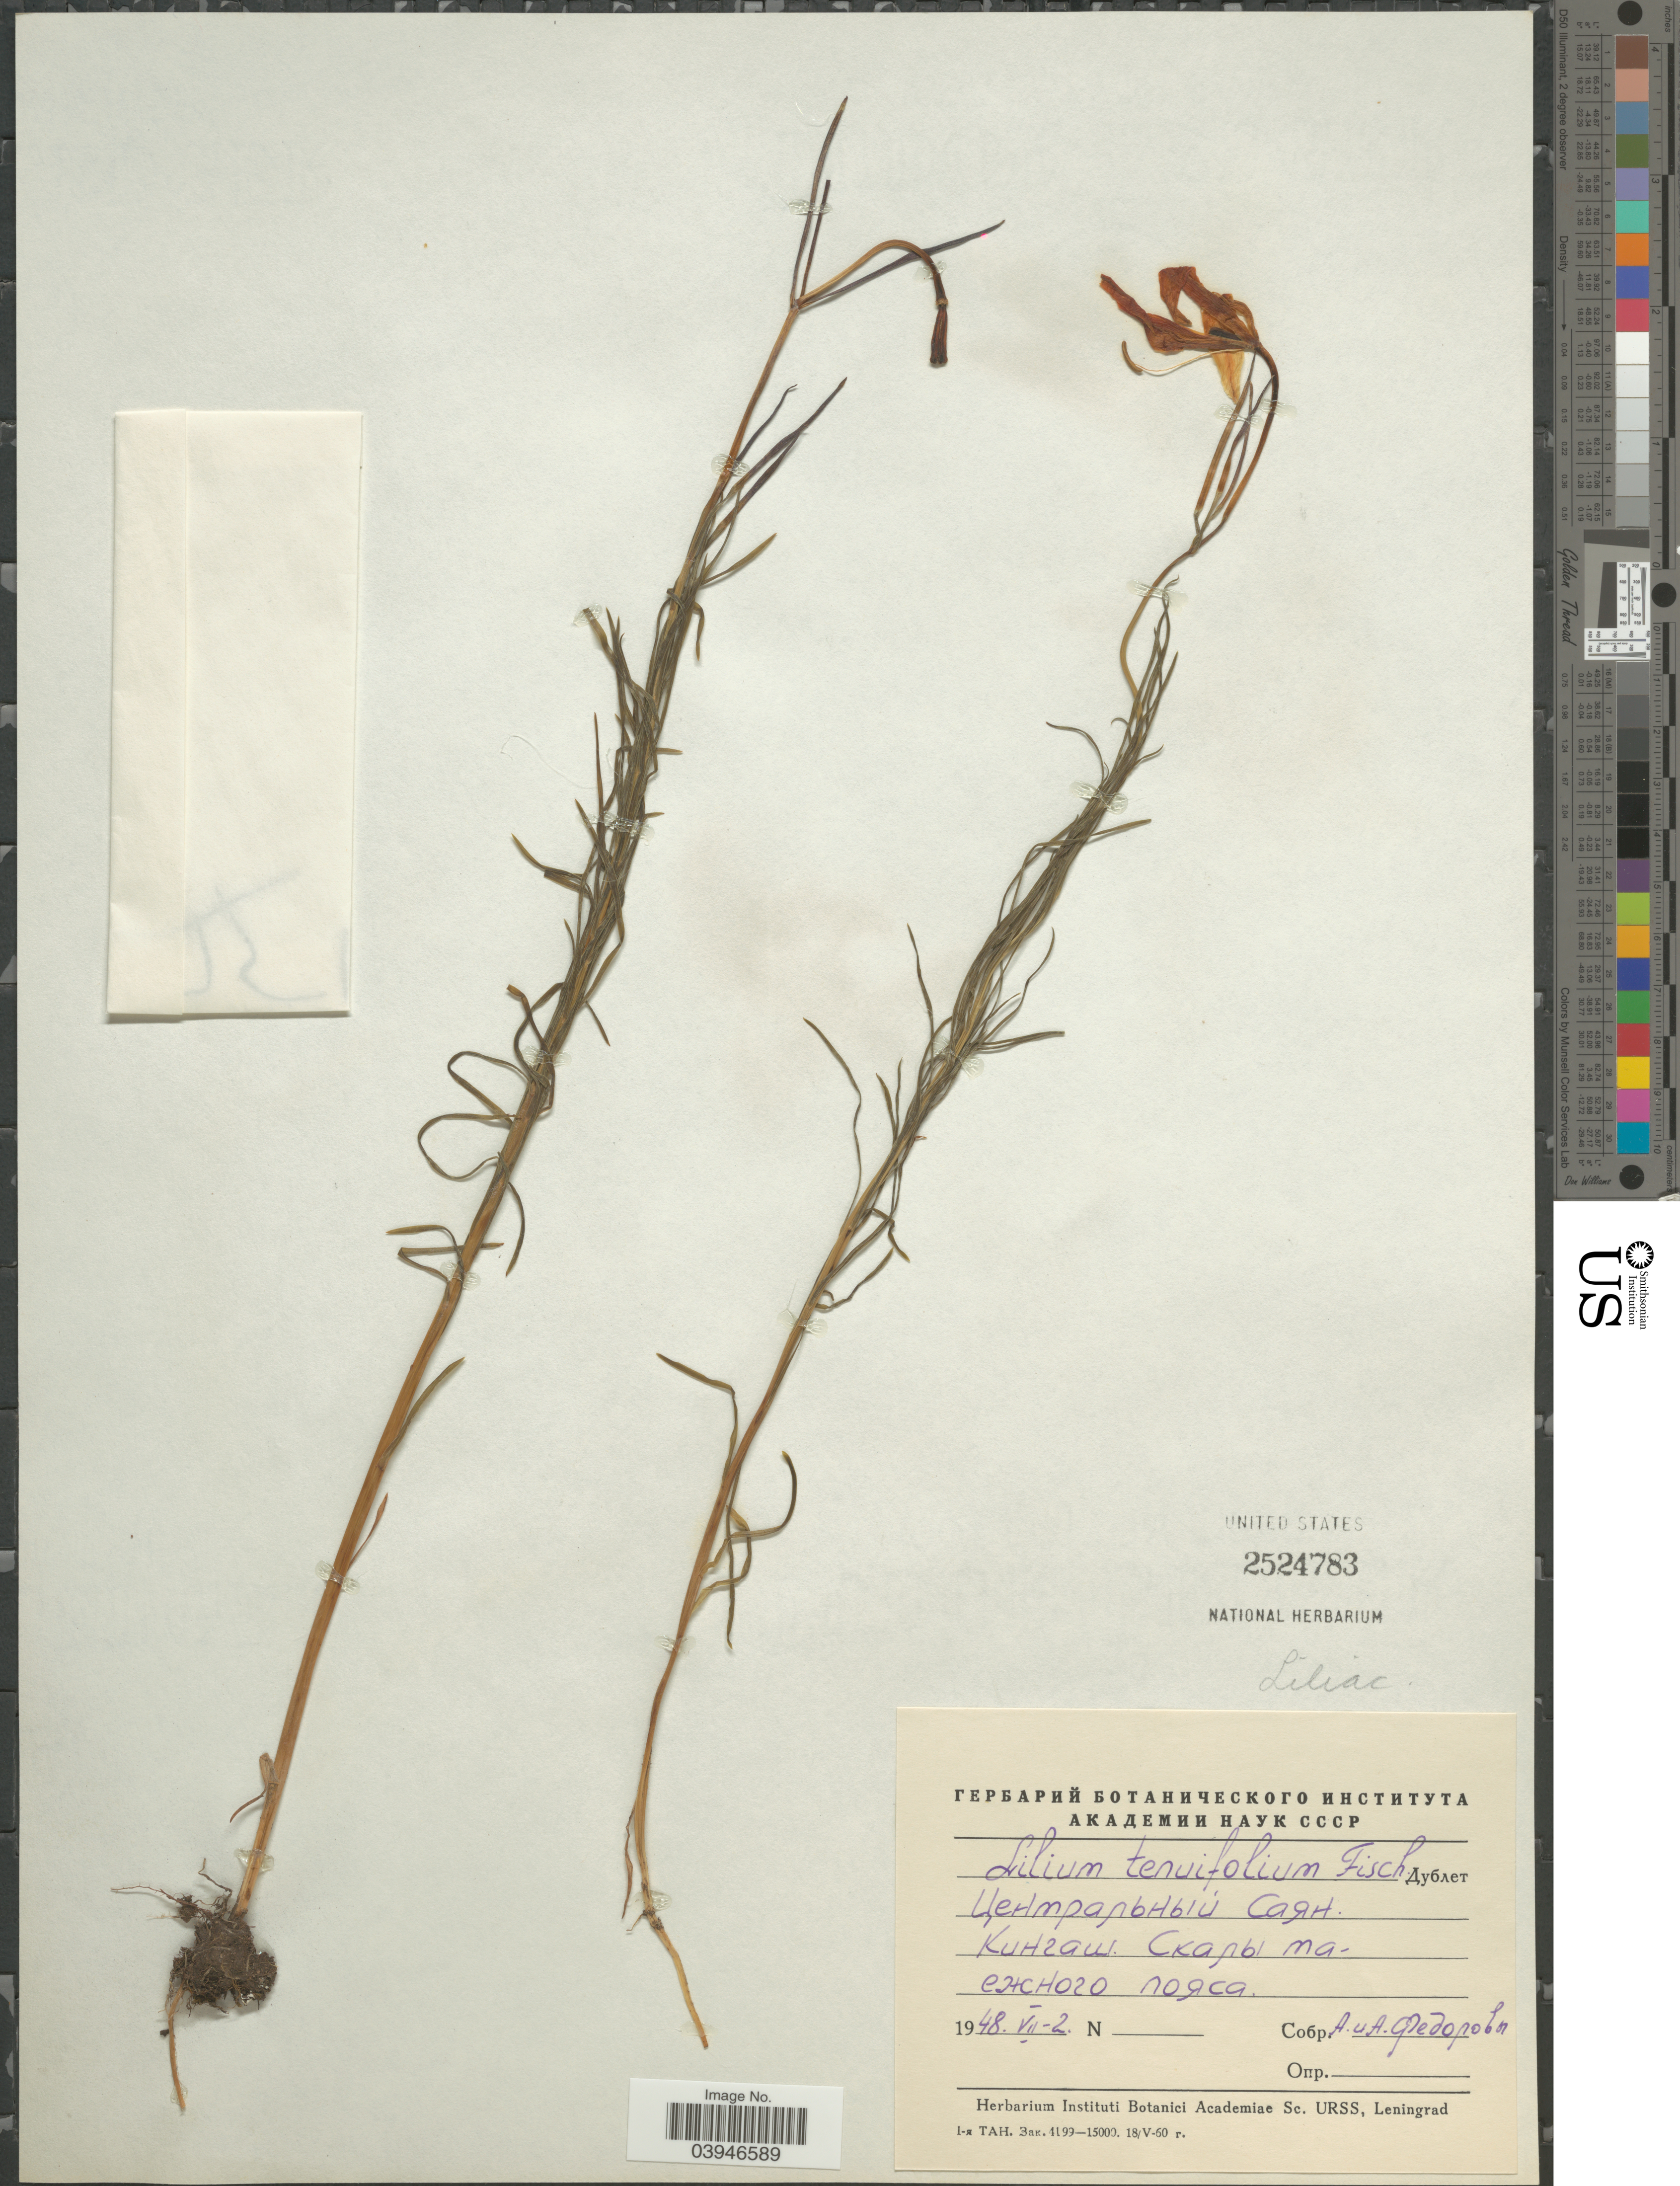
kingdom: Plantae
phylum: Tracheophyta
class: Liliopsida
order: Liliales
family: Liliaceae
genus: Lilium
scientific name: Lilium tenuifolium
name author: Fisch. ex Hook. f.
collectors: A. Fedorov & A. Fedorova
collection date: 1948-07-02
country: Russian Federation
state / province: Krasnoyarsk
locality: Kingash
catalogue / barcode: US 2524783